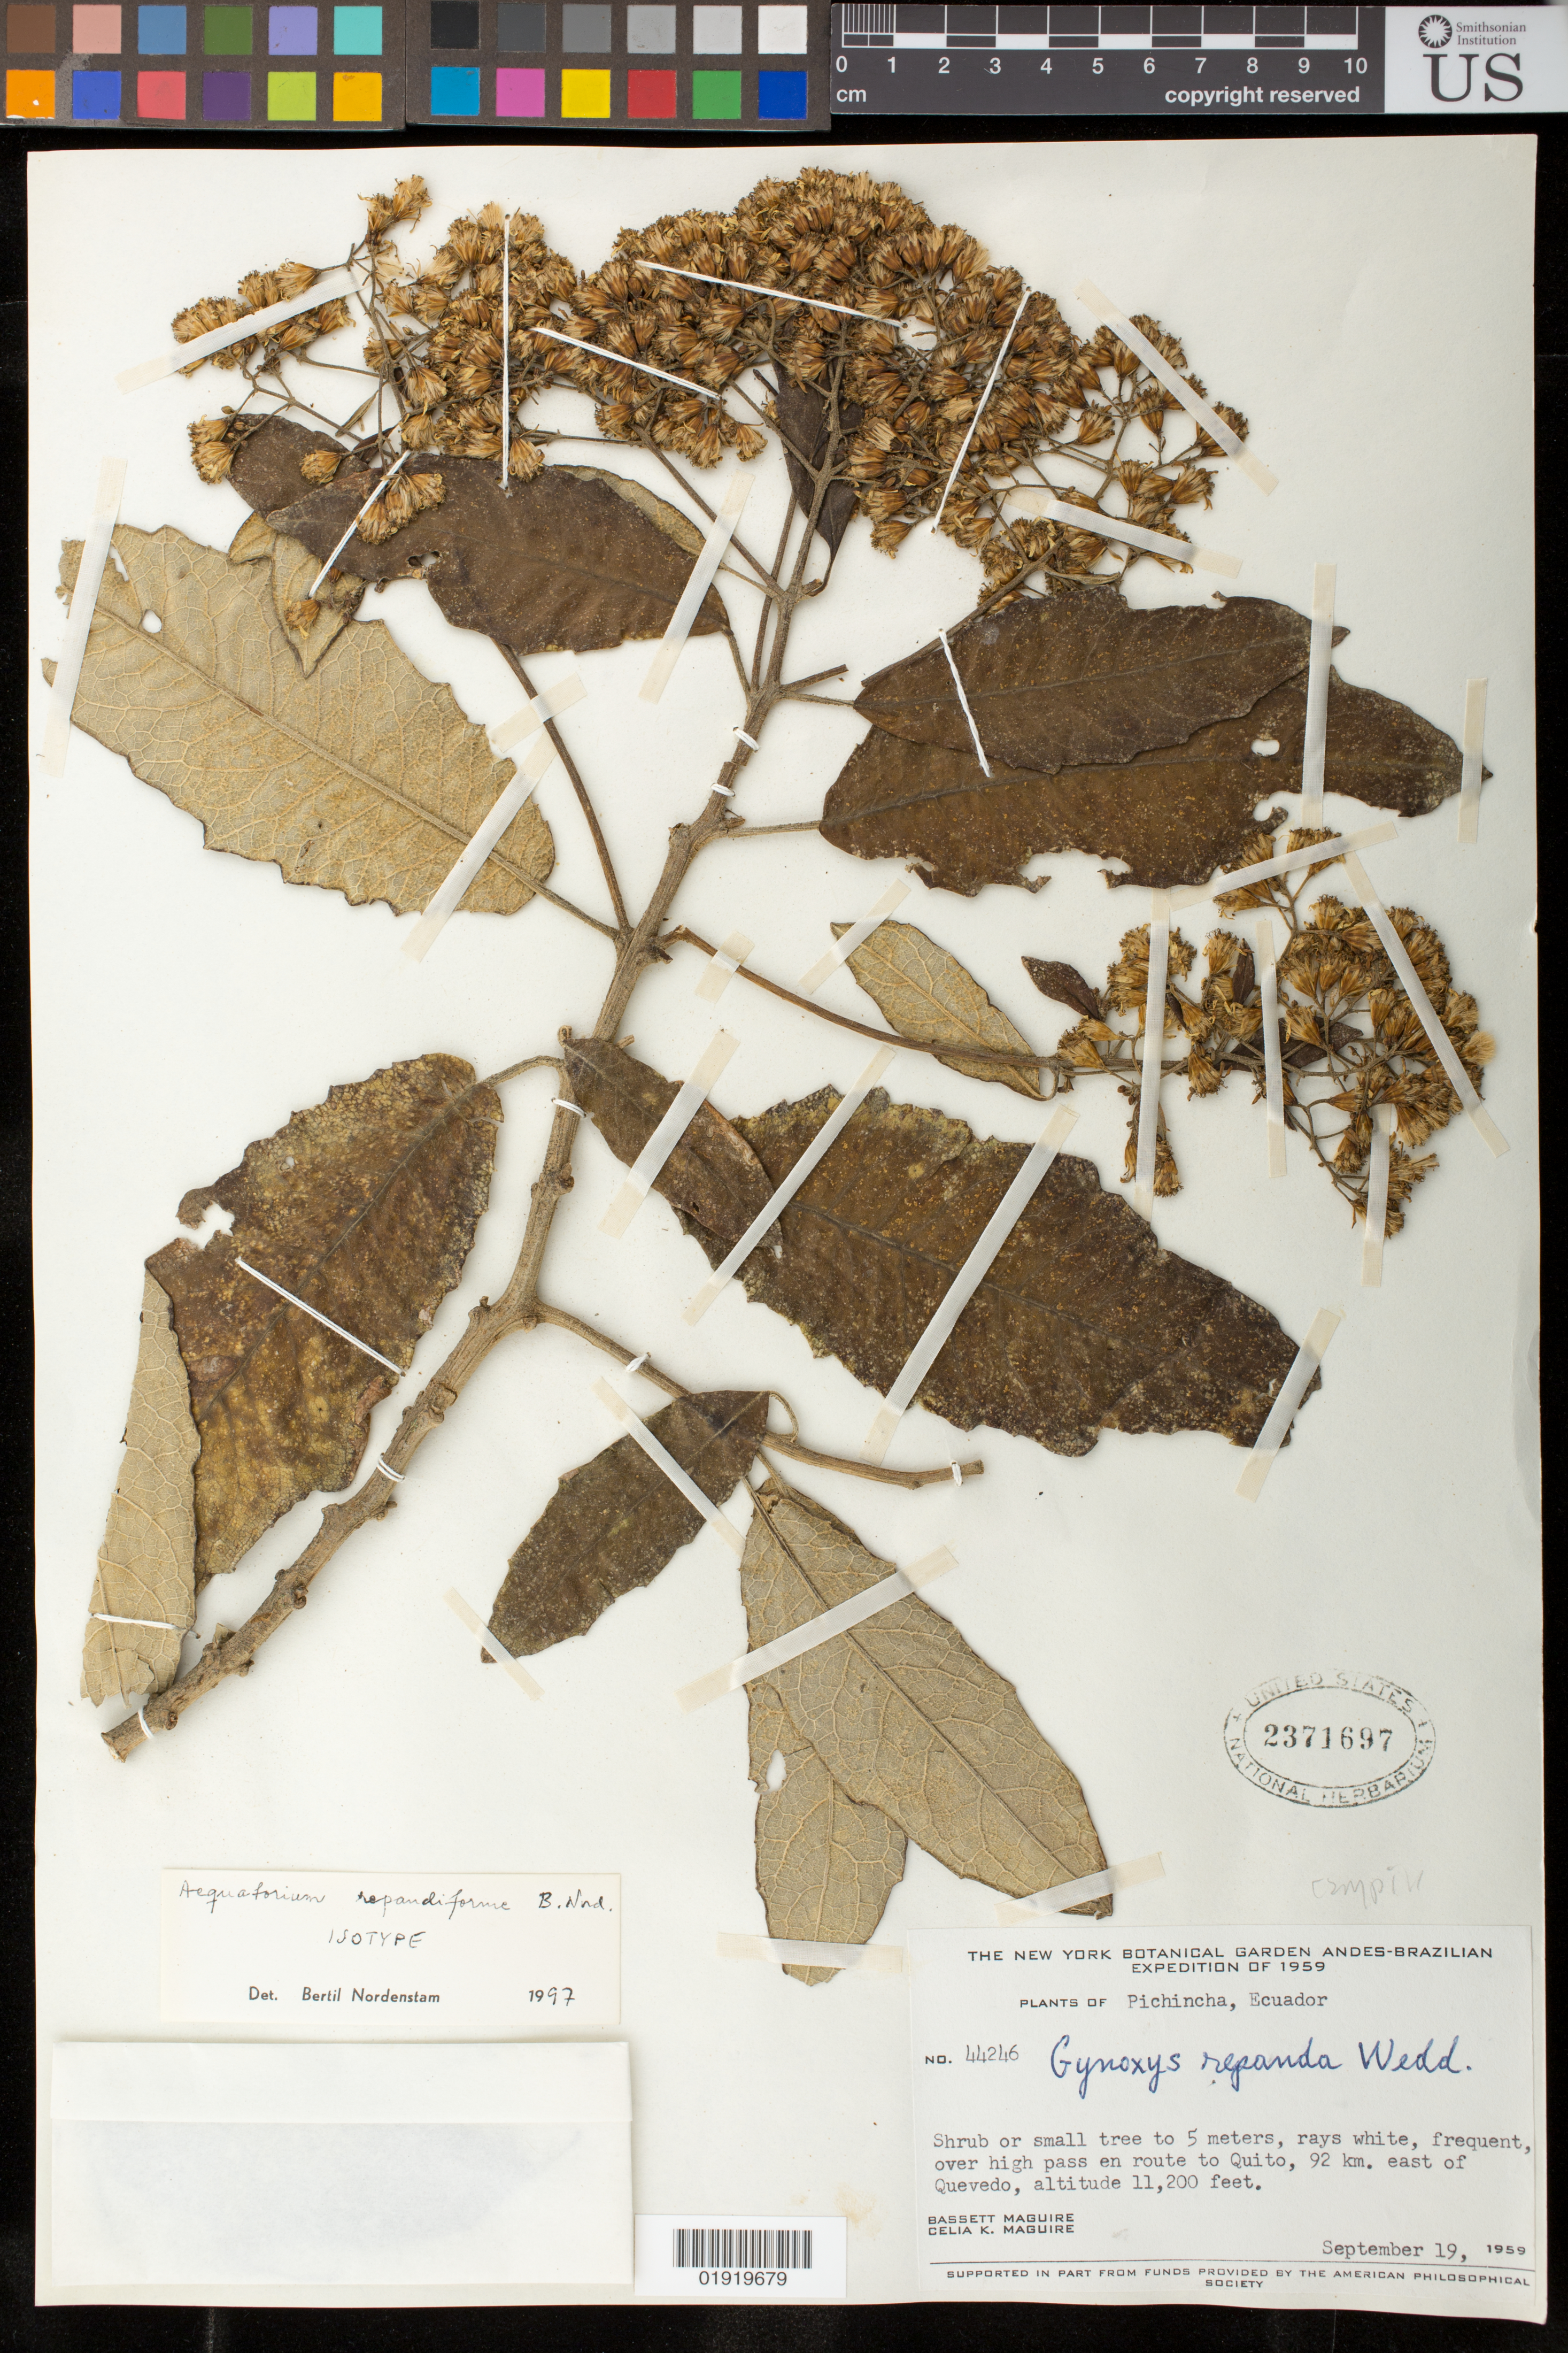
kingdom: Plantae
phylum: Tracheophyta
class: Magnoliopsida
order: Asterales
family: Asteraceae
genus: Aequatorium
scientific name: Aequatorium repandiforme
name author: B. Nord.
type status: Isotype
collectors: B. Maguire & C. K. Maguire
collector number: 44246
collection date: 1959-09-19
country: Ecuador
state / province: Pichincha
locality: Over high pass en route to Quito, 92 km east of Quevedo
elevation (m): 3414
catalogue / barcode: US 2371697